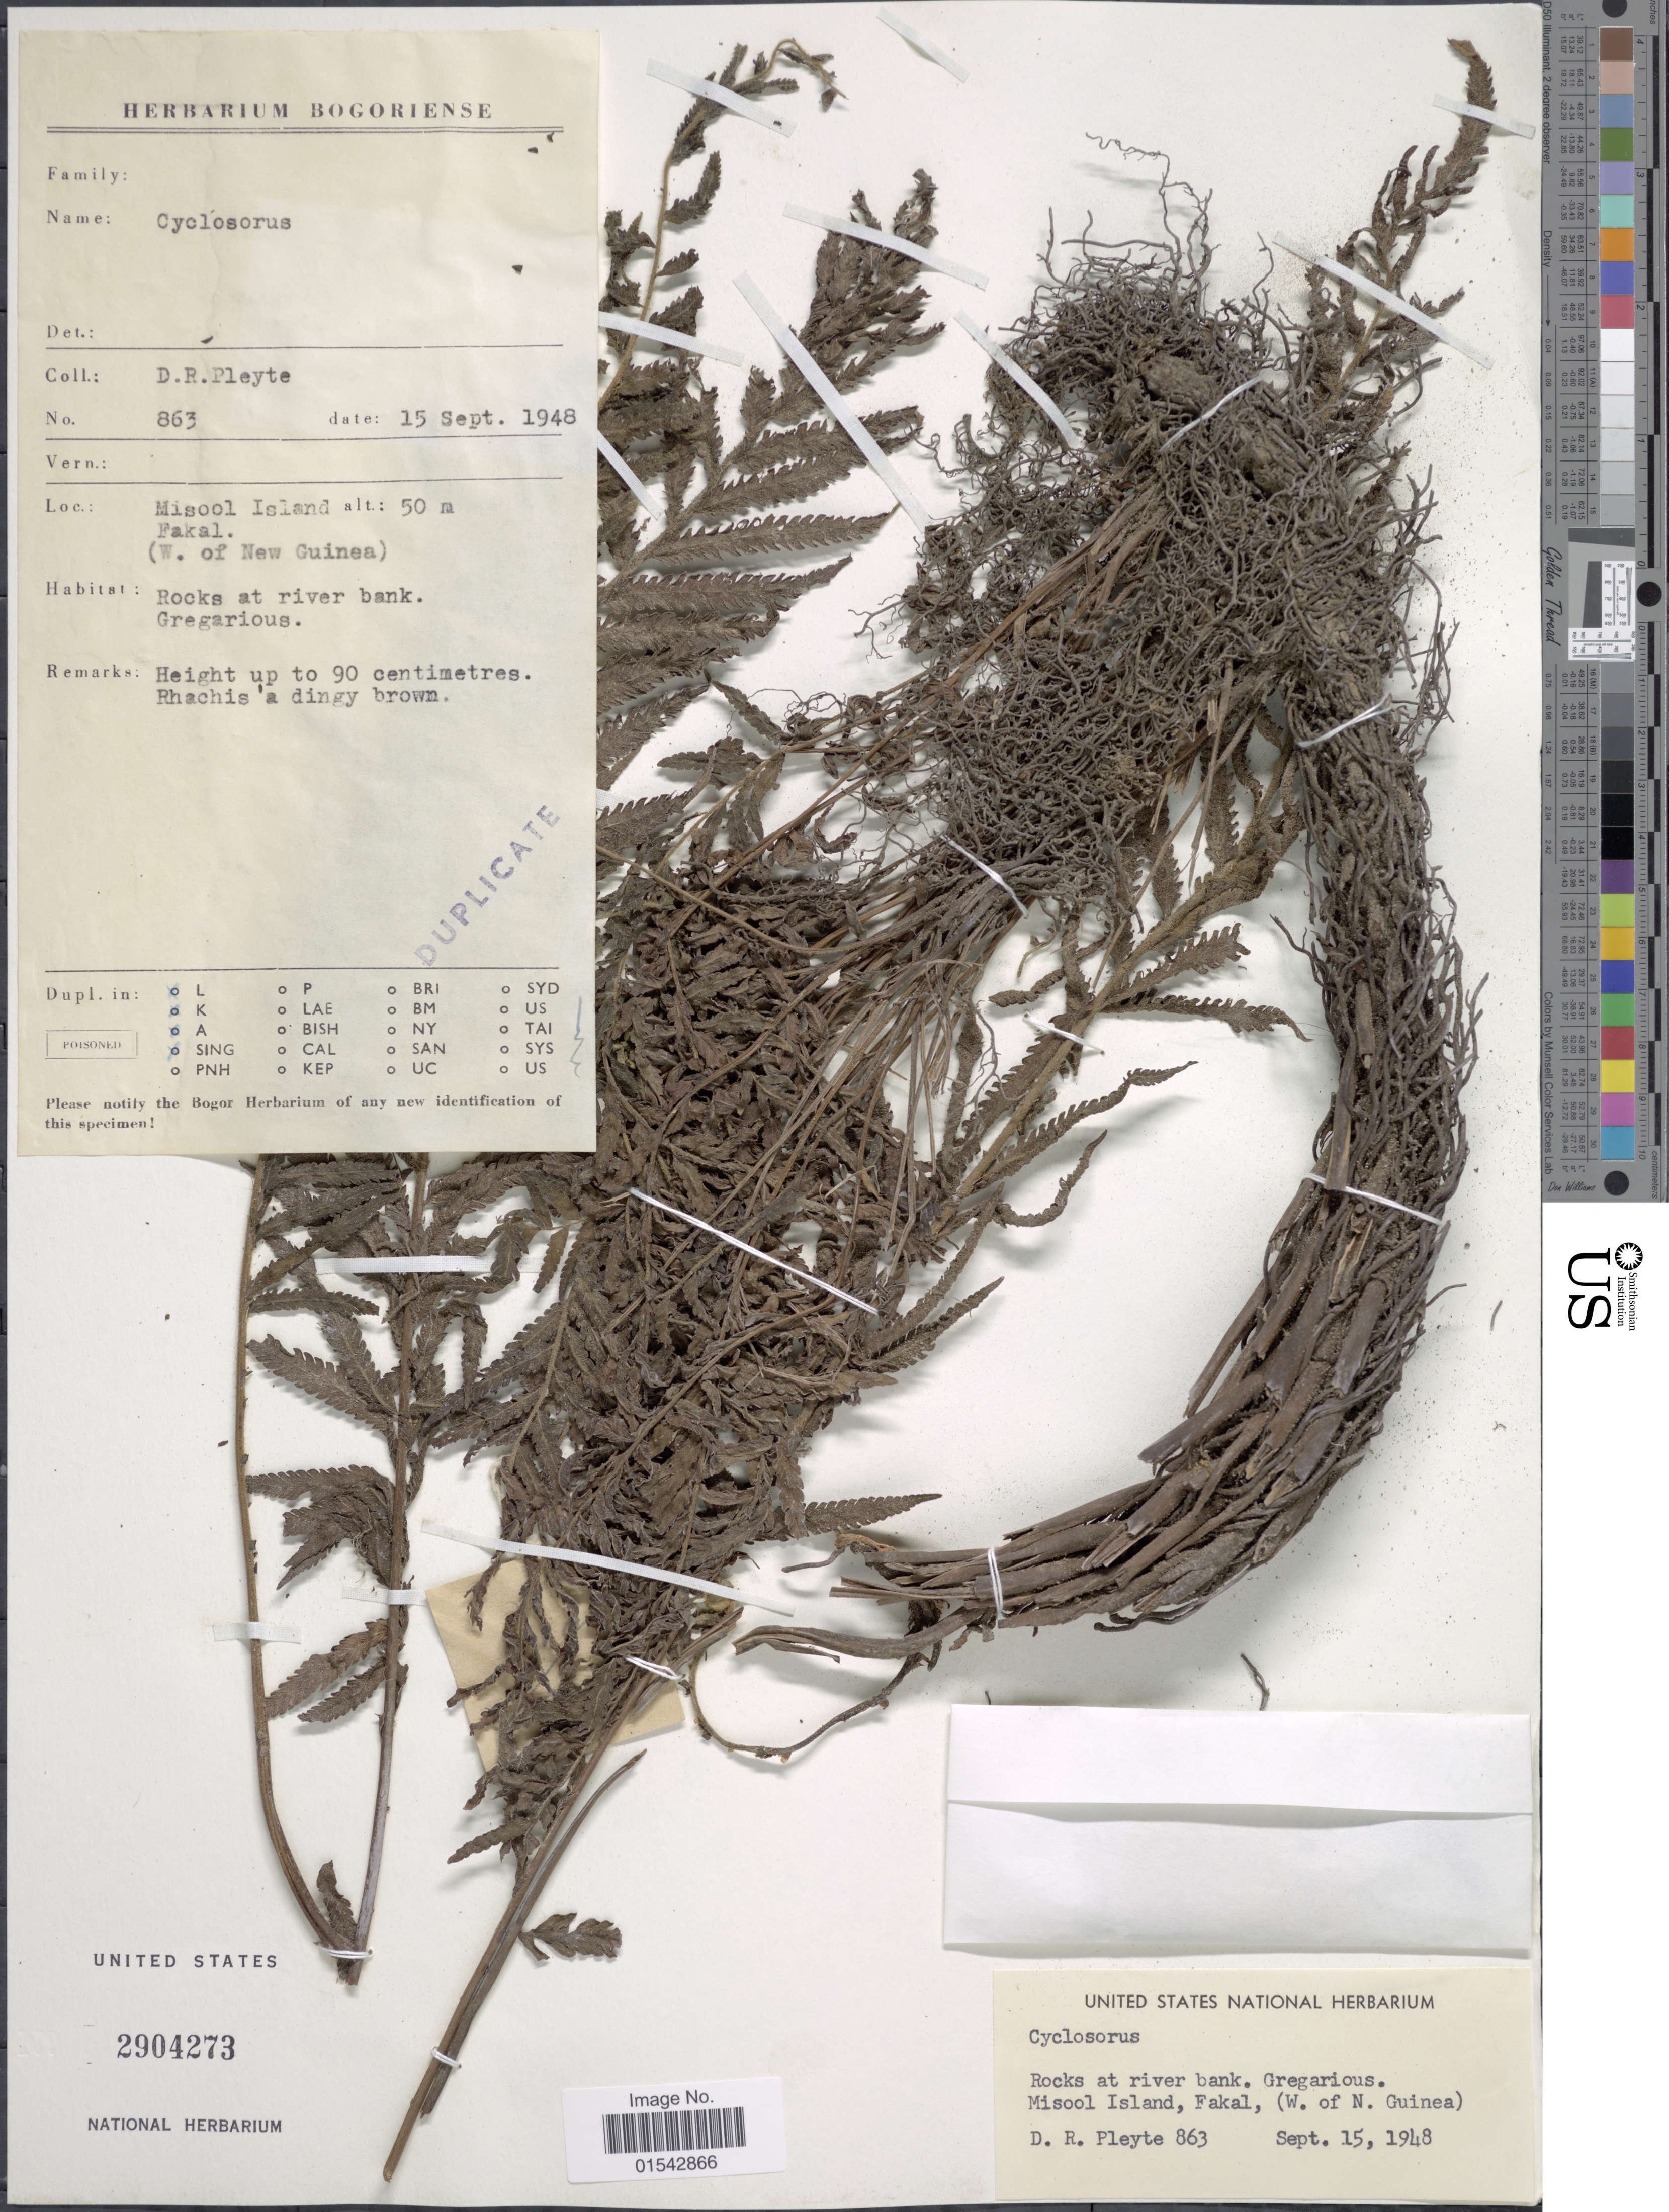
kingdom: Plantae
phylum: Tracheophyta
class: Polypodiopsida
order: Polypodiales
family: Thelypteridaceae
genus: Cyclosorus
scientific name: Cyclosorus sp.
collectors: D. Pleyte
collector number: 863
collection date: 1948-09-15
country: Indonesia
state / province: Papua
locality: Misool Island, Fakal, (W. of N. Guinea)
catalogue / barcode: US 2904273